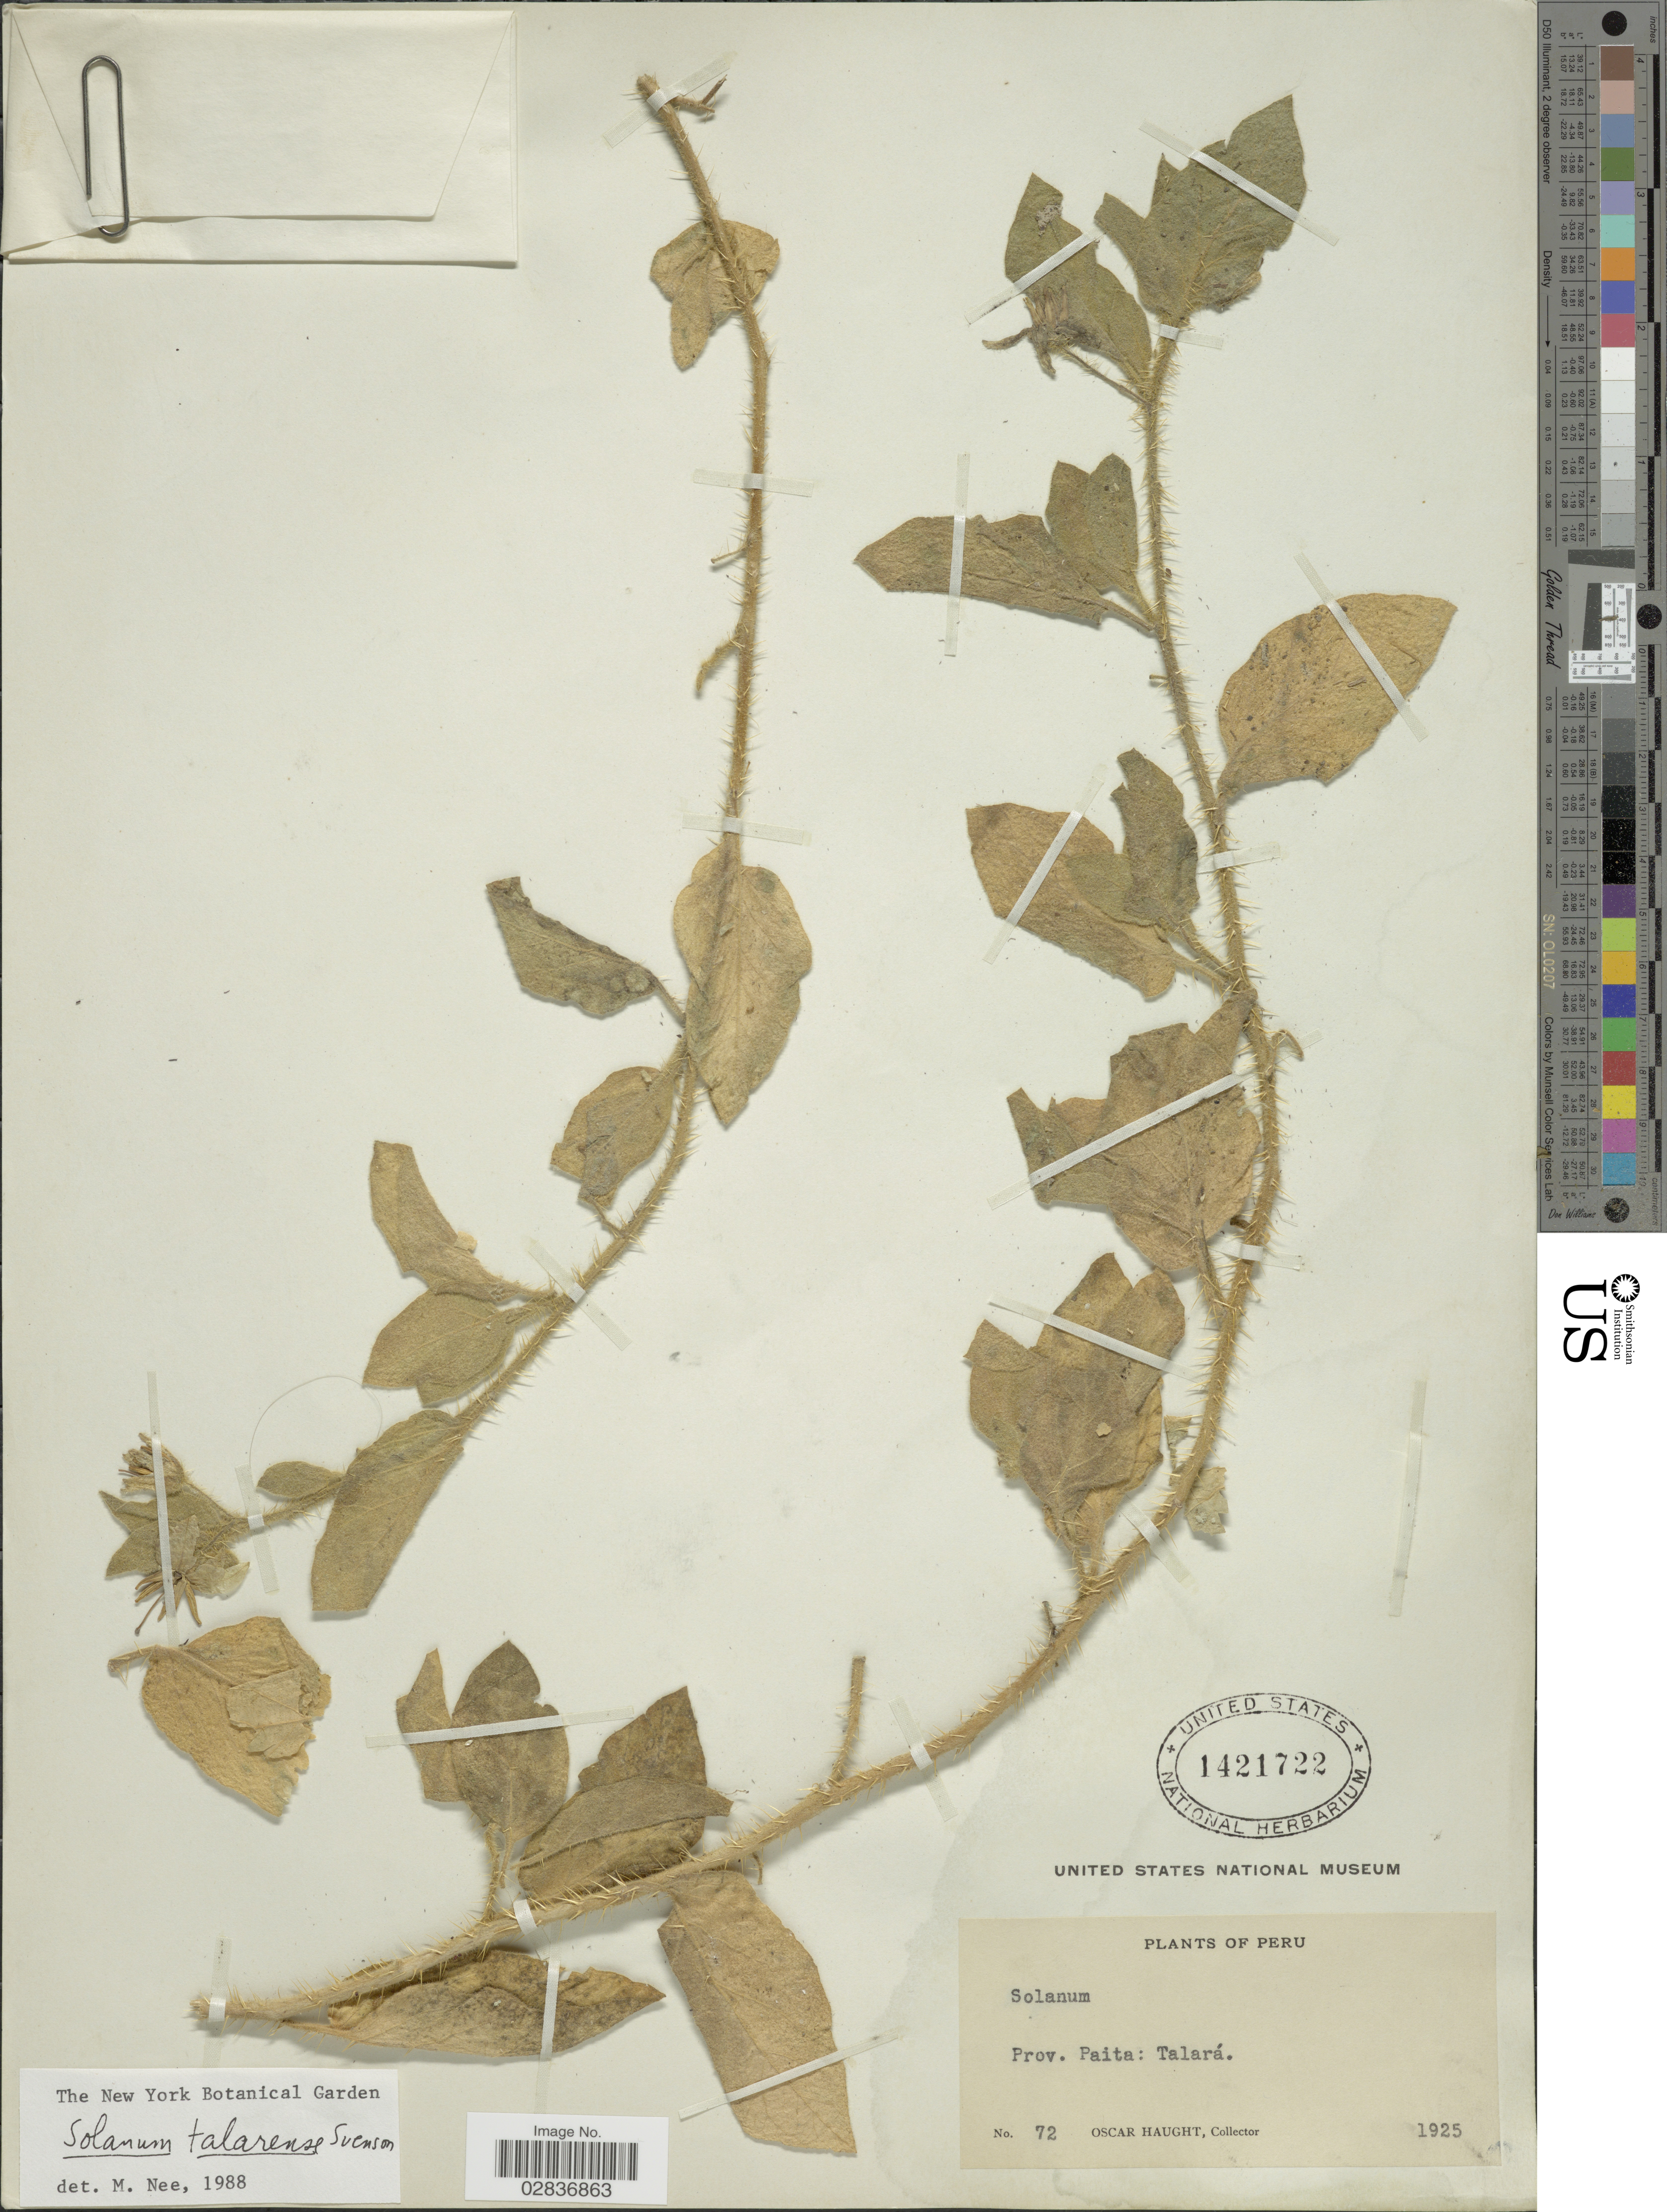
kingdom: Plantae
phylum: Tracheophyta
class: Magnoliopsida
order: Solanales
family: Solanaceae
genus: Solanum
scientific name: Solanum talarense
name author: Svenson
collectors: O. L. Haught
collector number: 72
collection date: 1925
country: Peru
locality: Prov. Paita: Talará.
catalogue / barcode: US 1421722